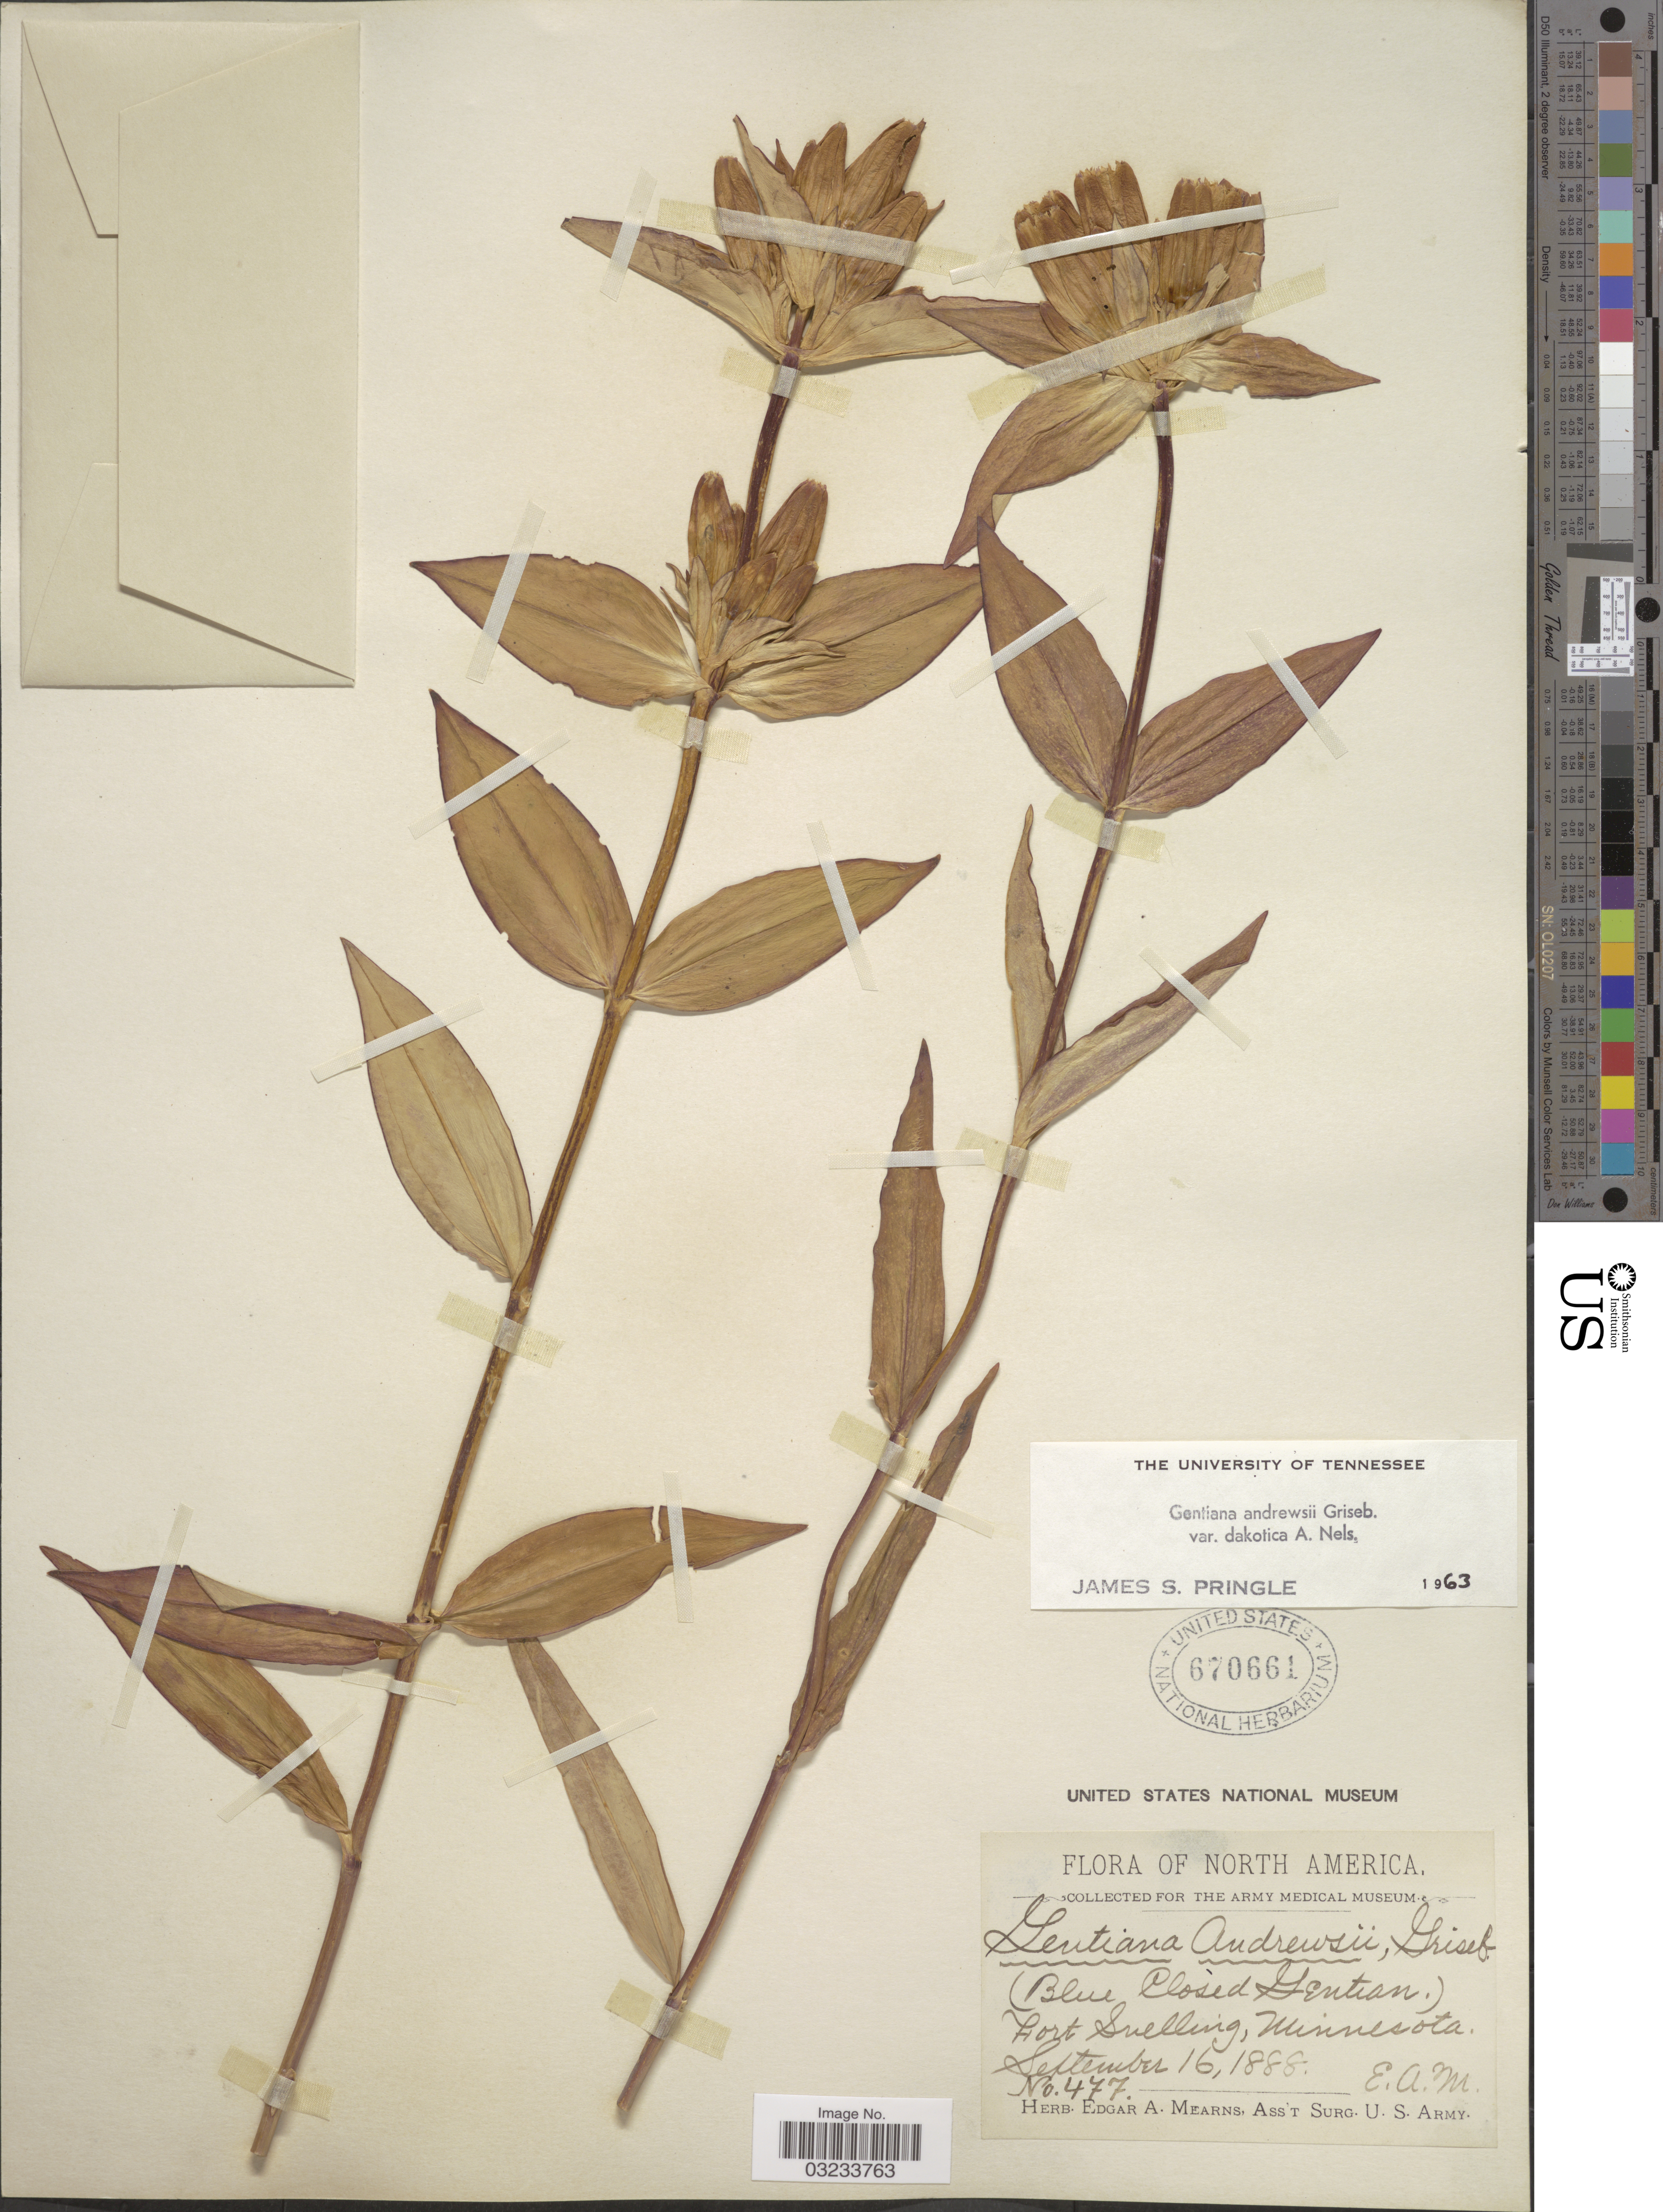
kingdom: Plantae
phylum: Tracheophyta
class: Magnoliopsida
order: Gentianales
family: Gentianaceae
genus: Gentiana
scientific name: Gentiana andrewsii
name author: Griseb.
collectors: E. A. Mearns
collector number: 477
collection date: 1888-09-16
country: United States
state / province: Minnesota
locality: Fort Snelling.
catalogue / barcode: US 670661